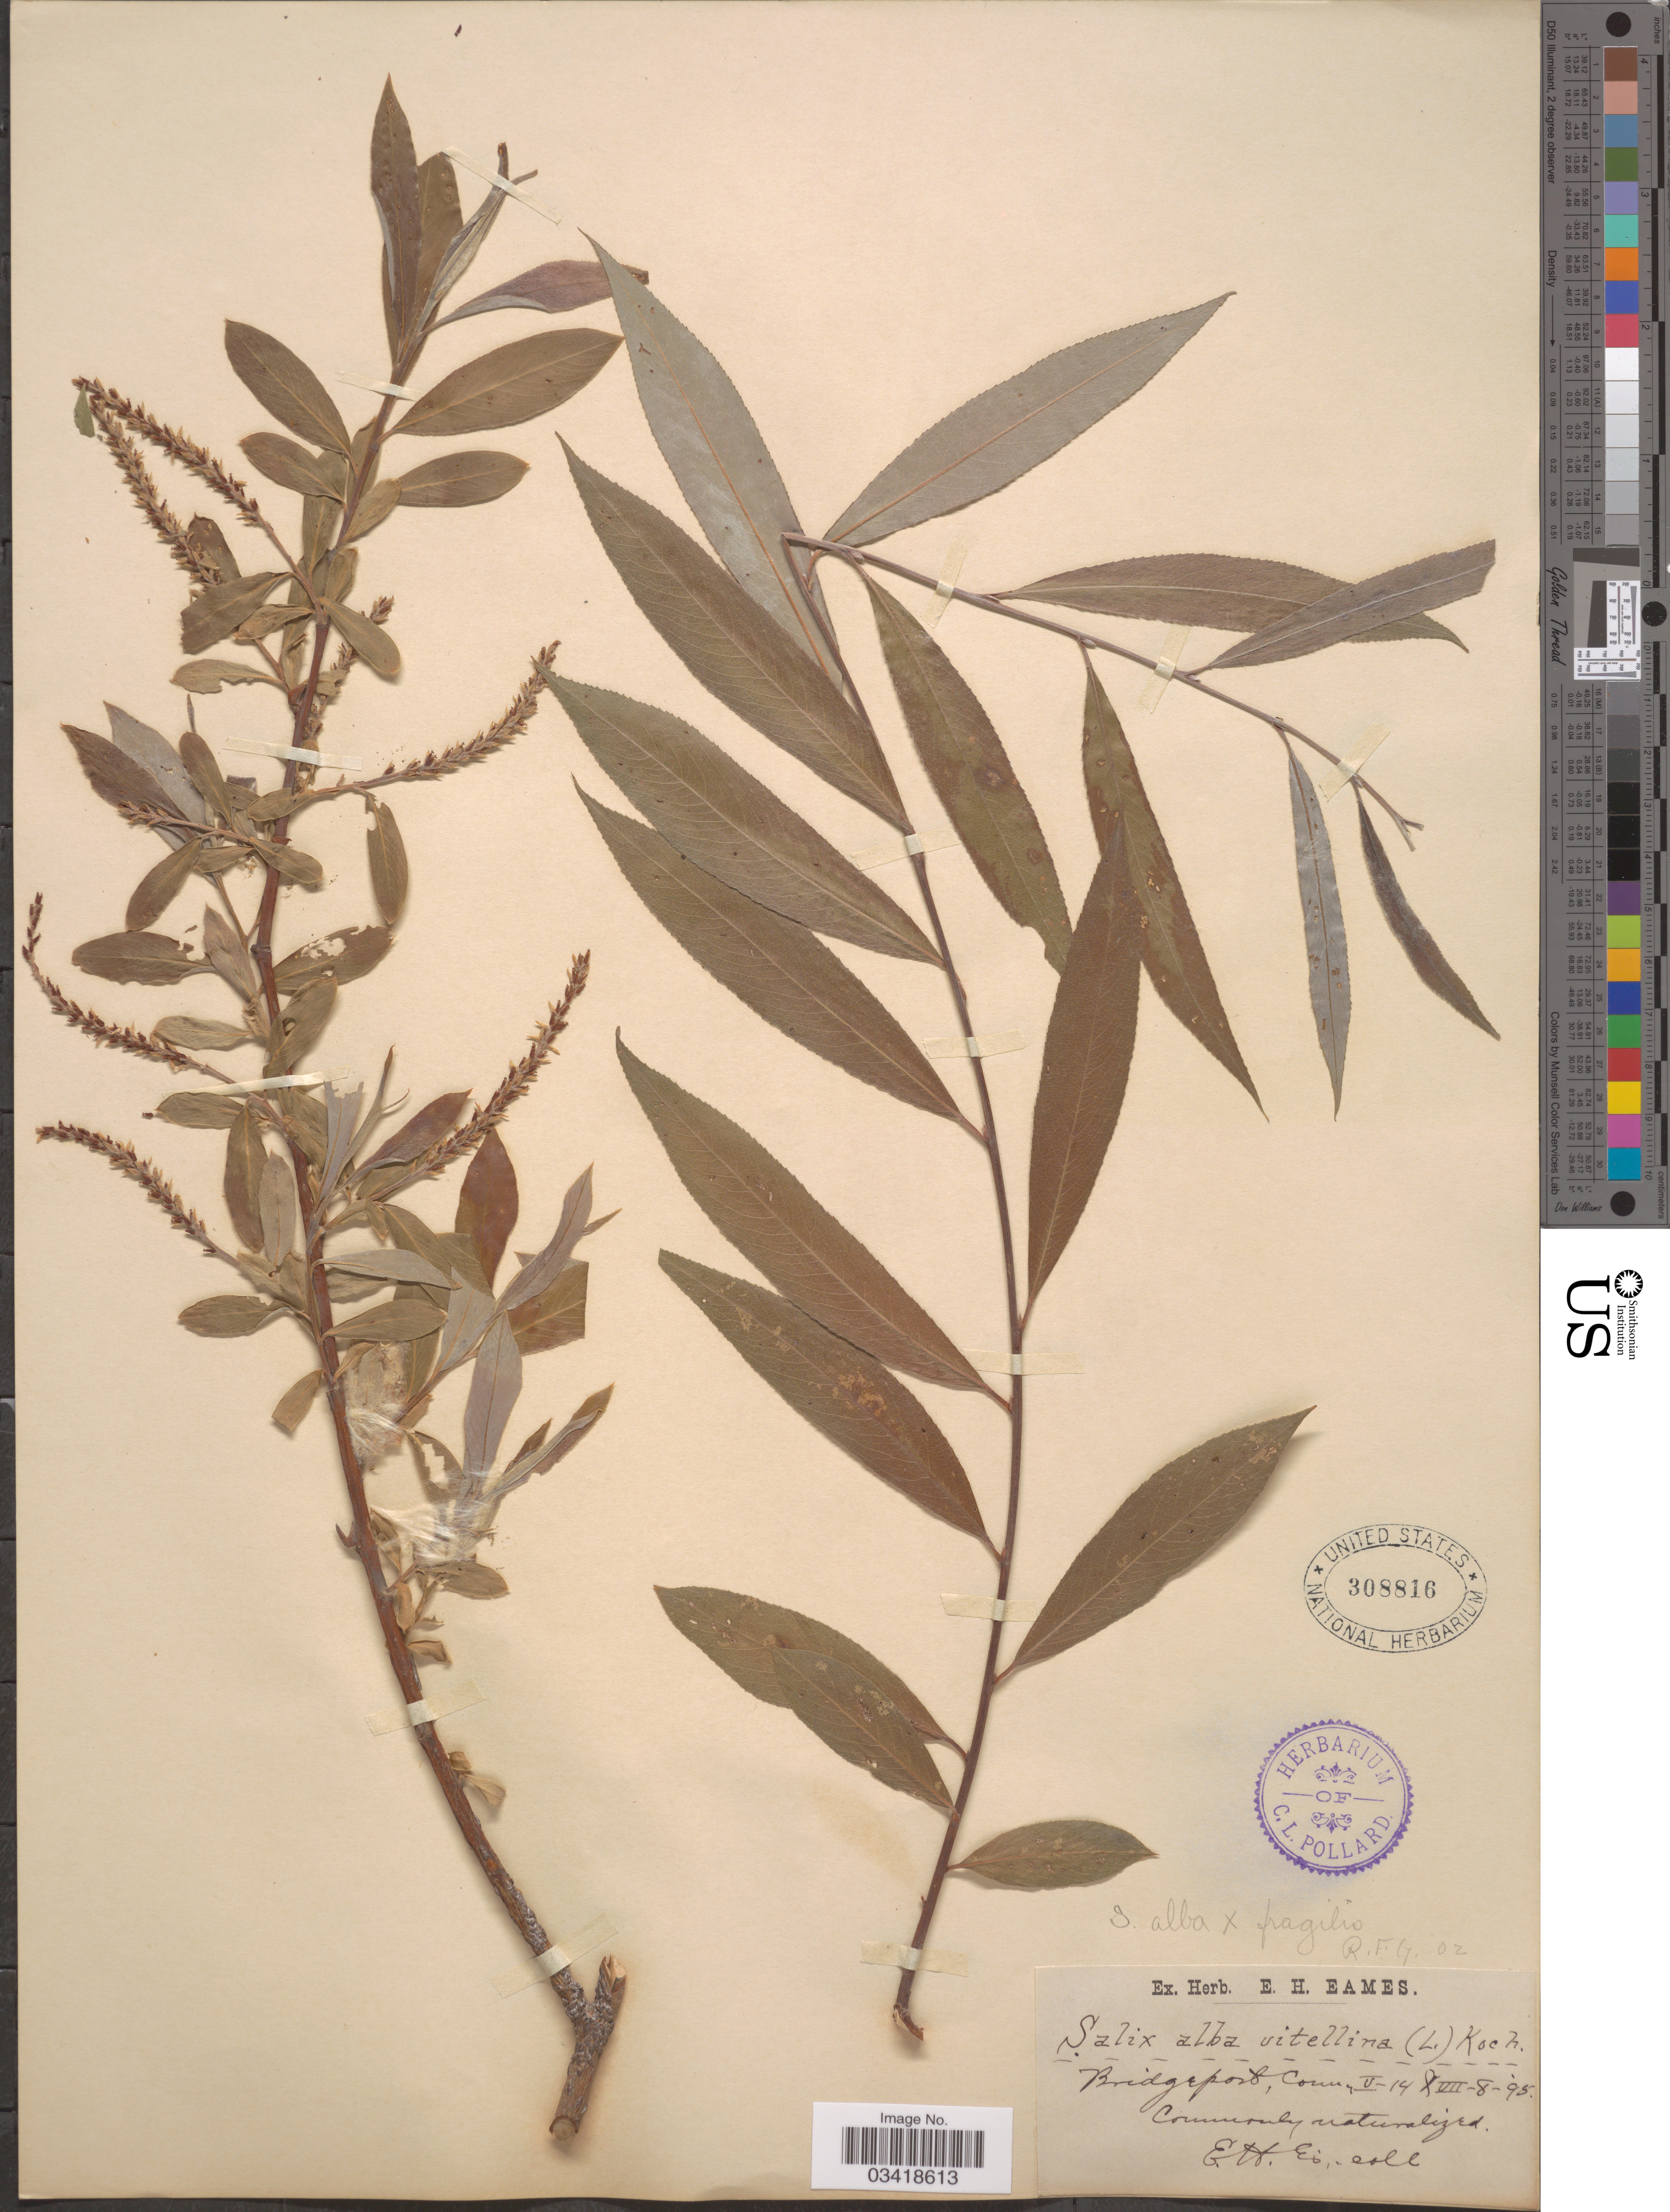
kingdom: Plantae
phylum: Tracheophyta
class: Magnoliopsida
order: Malpighiales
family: Salicaceae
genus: Salix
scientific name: Salix alba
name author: L.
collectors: E. H. Eames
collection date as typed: Transcribed d/m/y: 14/5/95 to 8/7/95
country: United States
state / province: Connecticut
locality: Bridgeport.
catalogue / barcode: US 308816